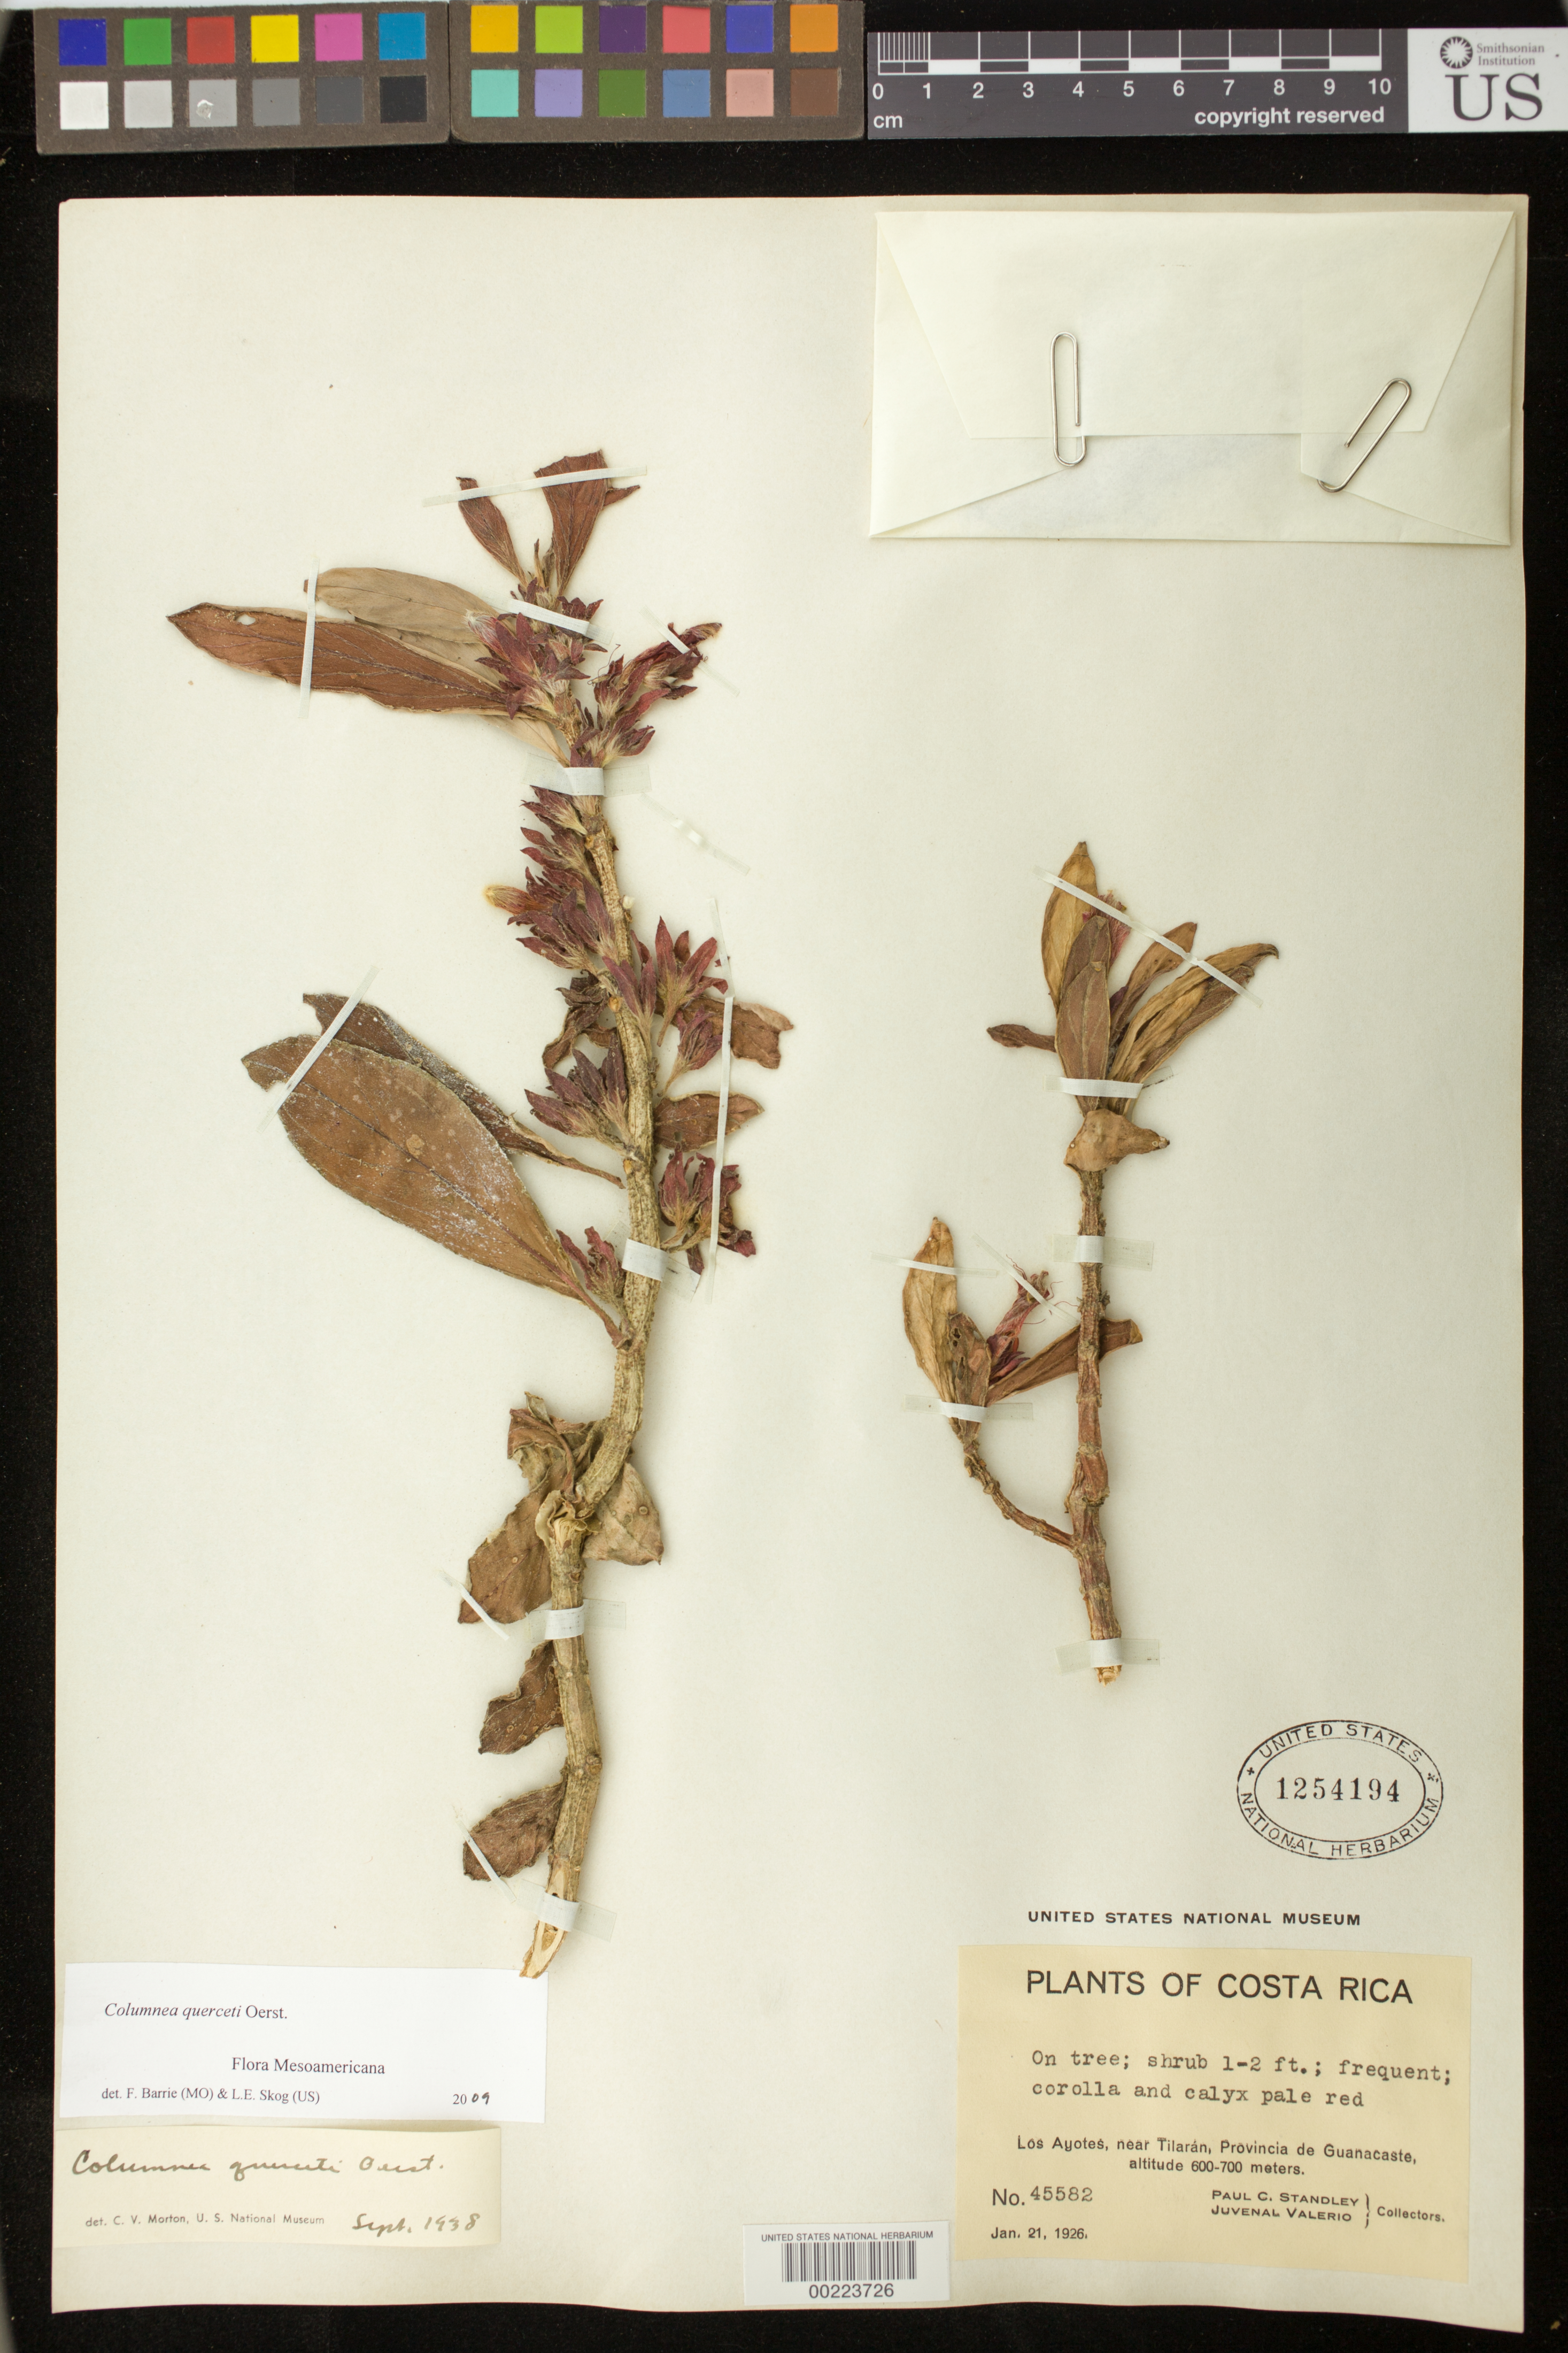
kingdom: Plantae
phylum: Tracheophyta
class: Magnoliopsida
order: Lamiales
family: Gesneriaceae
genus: Columnea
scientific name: Columnea querceti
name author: Oerst.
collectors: P. C. Standley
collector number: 45582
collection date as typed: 21 Jan 1926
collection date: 1926-01-21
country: Costa Rica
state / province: Guanacaste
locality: Los Ayotes, near Tilaran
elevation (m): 600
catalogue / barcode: US 1254194